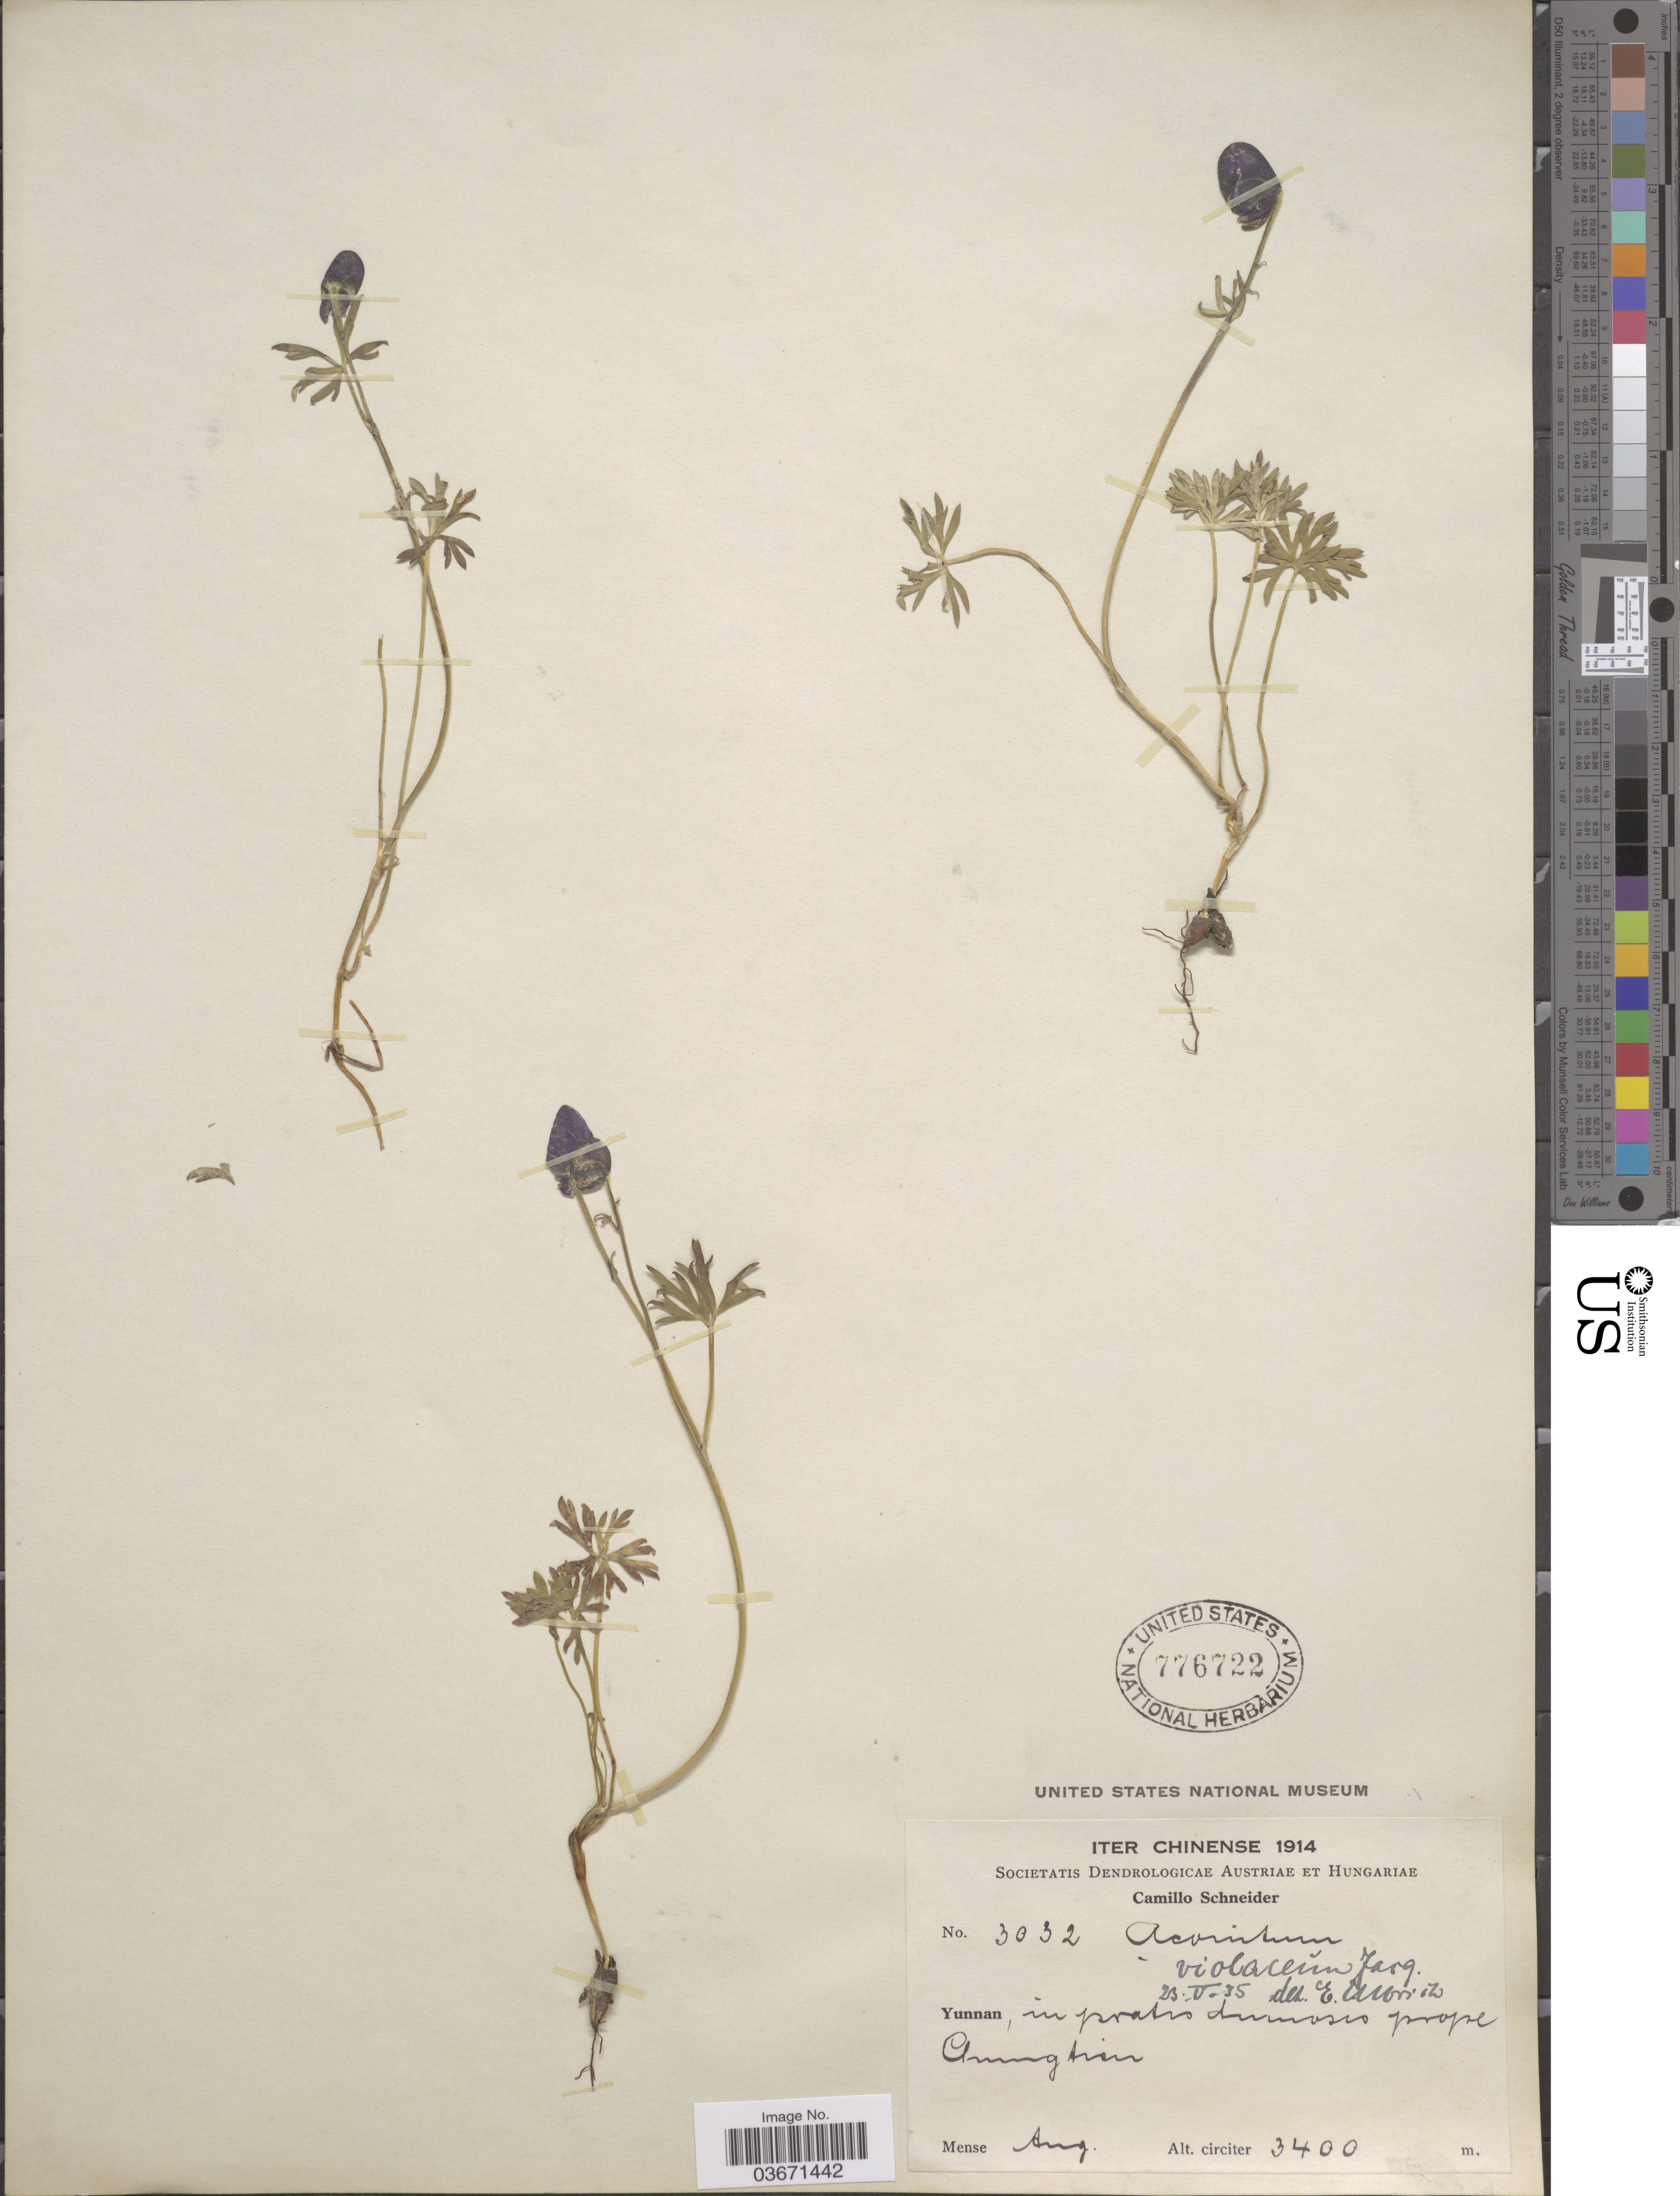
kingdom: Plantae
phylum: Tracheophyta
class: Magnoliopsida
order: Ranunculales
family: Ranunculaceae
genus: Aconitum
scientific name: Aconitum violaceum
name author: Jacquem. ex Stapf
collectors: C. K. Schneider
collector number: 3032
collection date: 1914-08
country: China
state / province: Yunnan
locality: In pratis dumosis prope Chungtien.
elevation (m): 3400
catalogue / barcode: US 776722